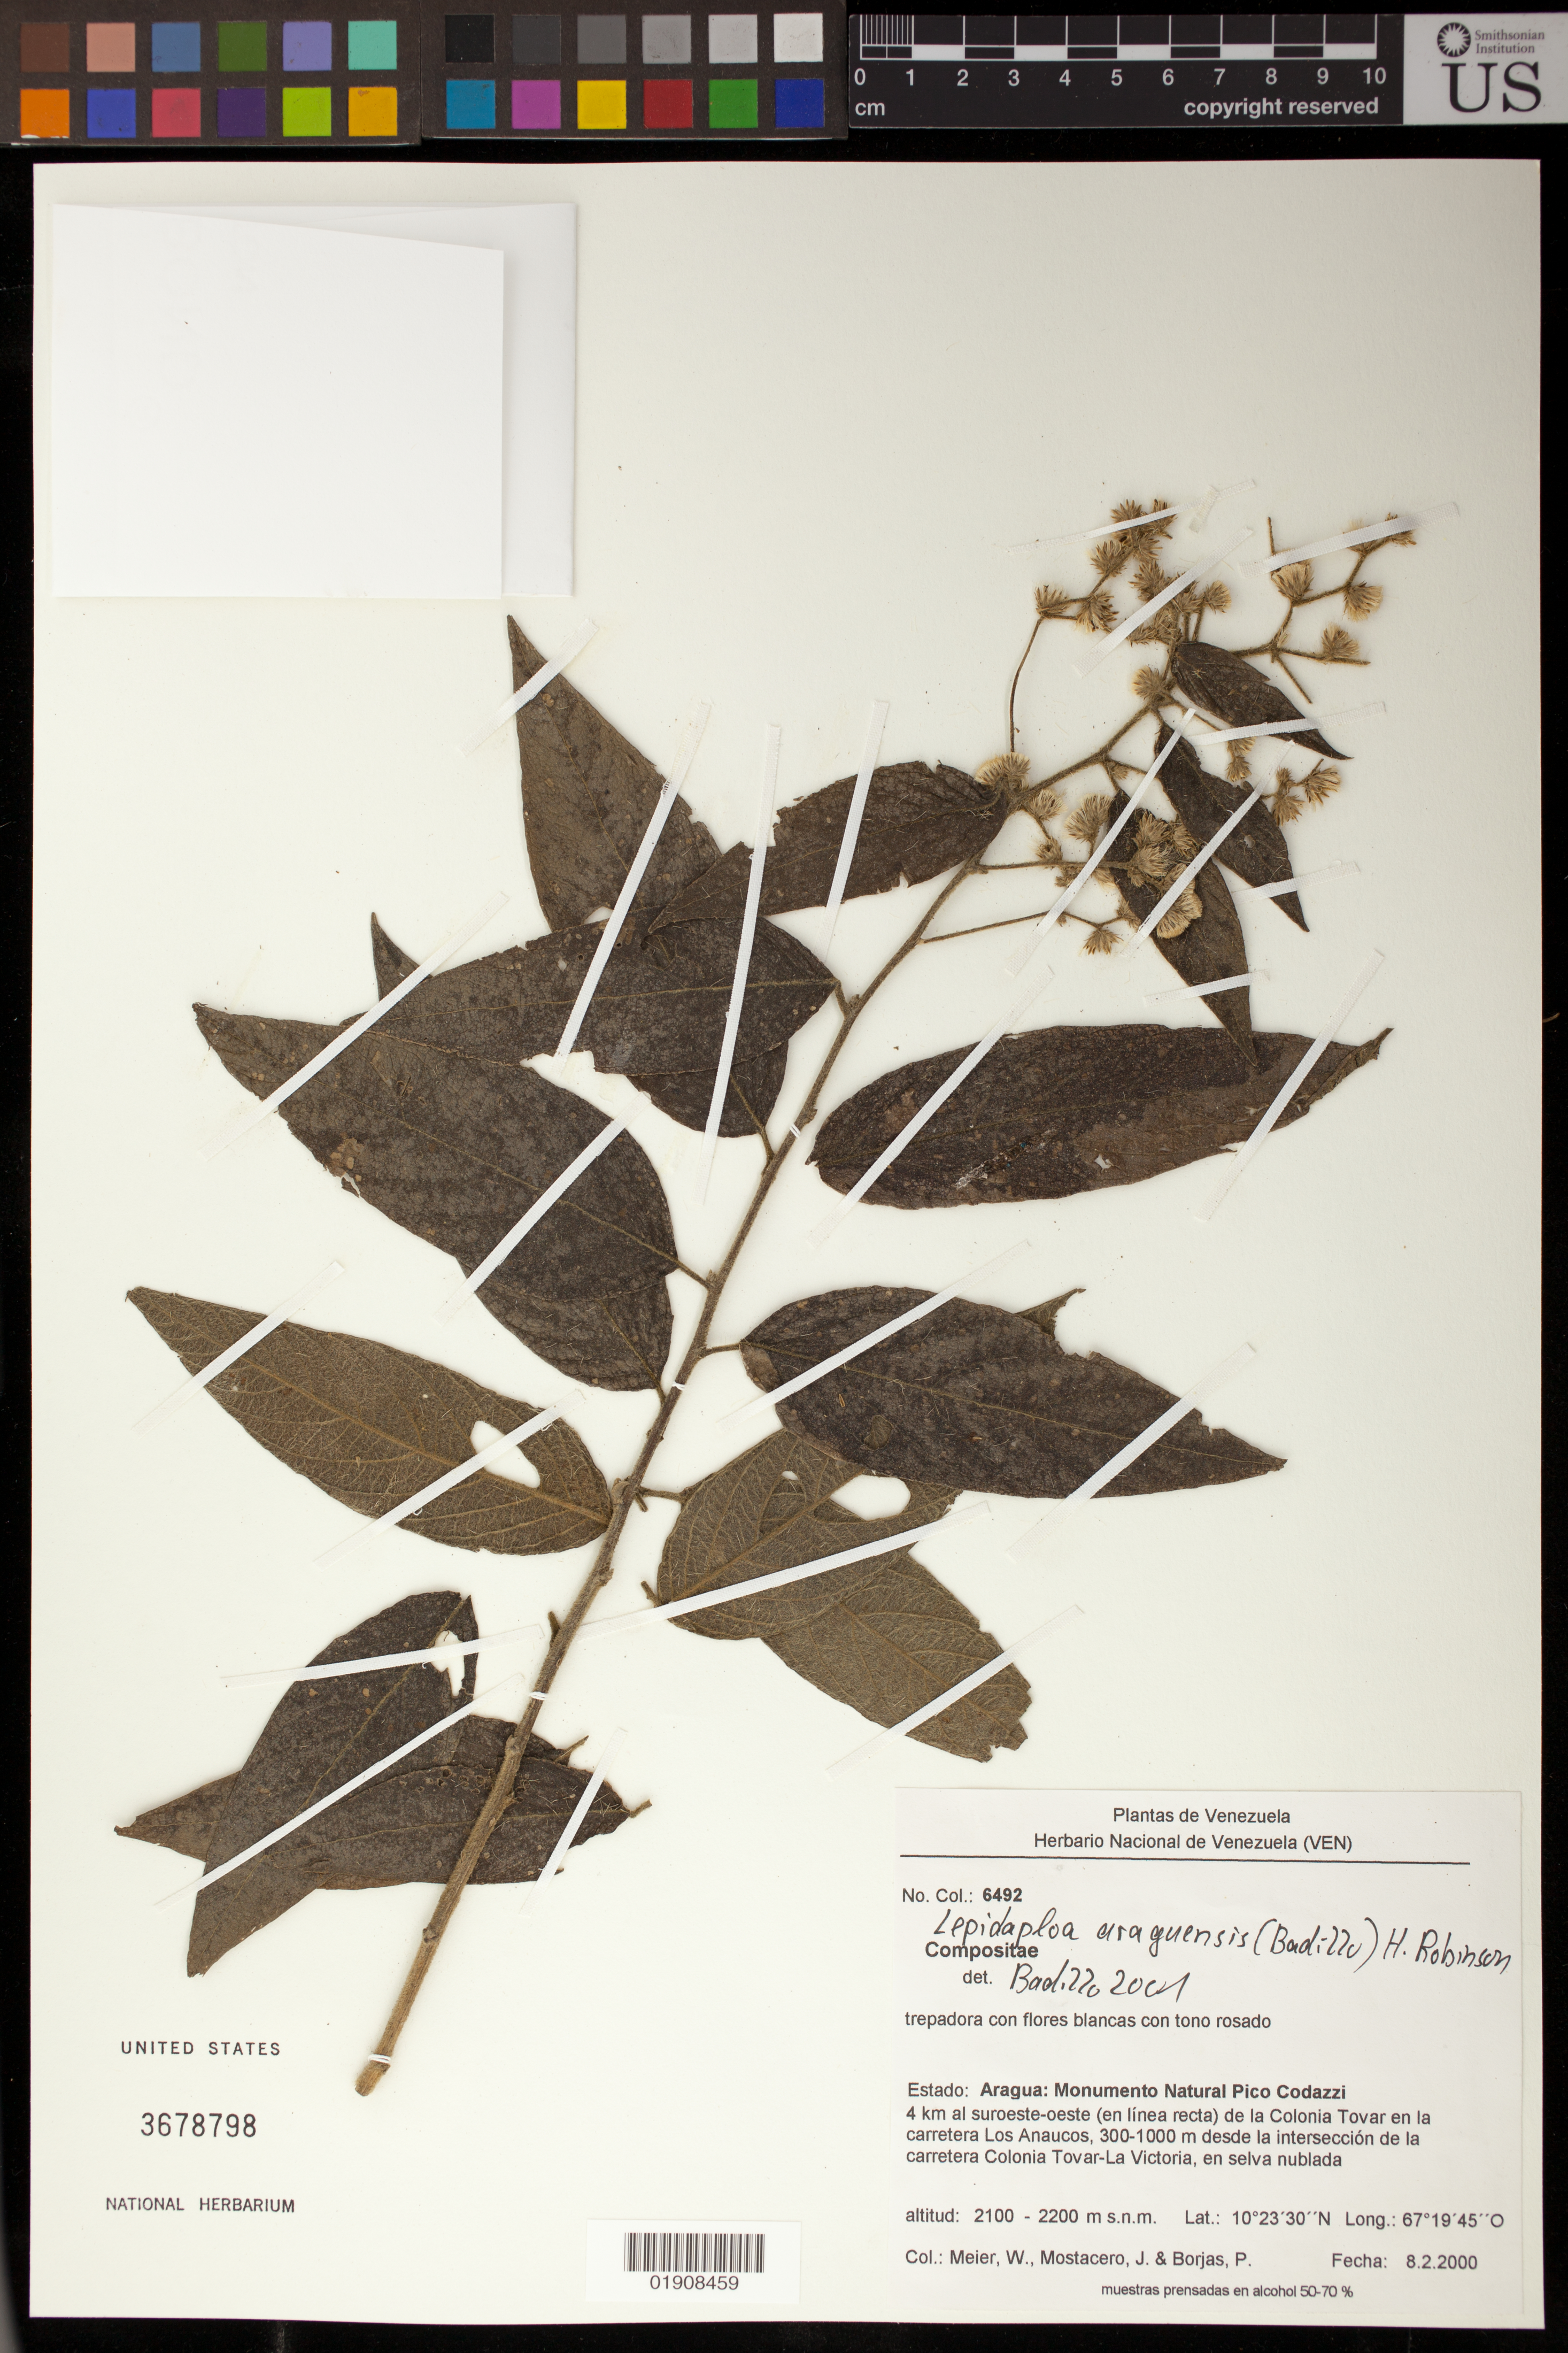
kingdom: Plantae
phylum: Tracheophyta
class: Magnoliopsida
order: Asterales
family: Asteraceae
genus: Lepidaploa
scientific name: Lepidaploa araguensis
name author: (V.M. Badillo) H. Rob.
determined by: Badillo, V. M.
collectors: W. Meier, J. Mostacero & P. Borjas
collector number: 6492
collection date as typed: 08 Feb 2000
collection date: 2000-02-08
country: Venezuela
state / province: Aragua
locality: Monumento Natural Pico Codazzi; 4 km al suroeste-oeste (en linea recta) de la Colonia Tovar en la carretera Los Anaucos, desde la interseccion de la carretera Colonia Tovar-La Victoria, en selva nublada.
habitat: en selva nublado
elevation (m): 2100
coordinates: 10 23 30 N, 67 19 45 O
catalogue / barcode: US 3678798